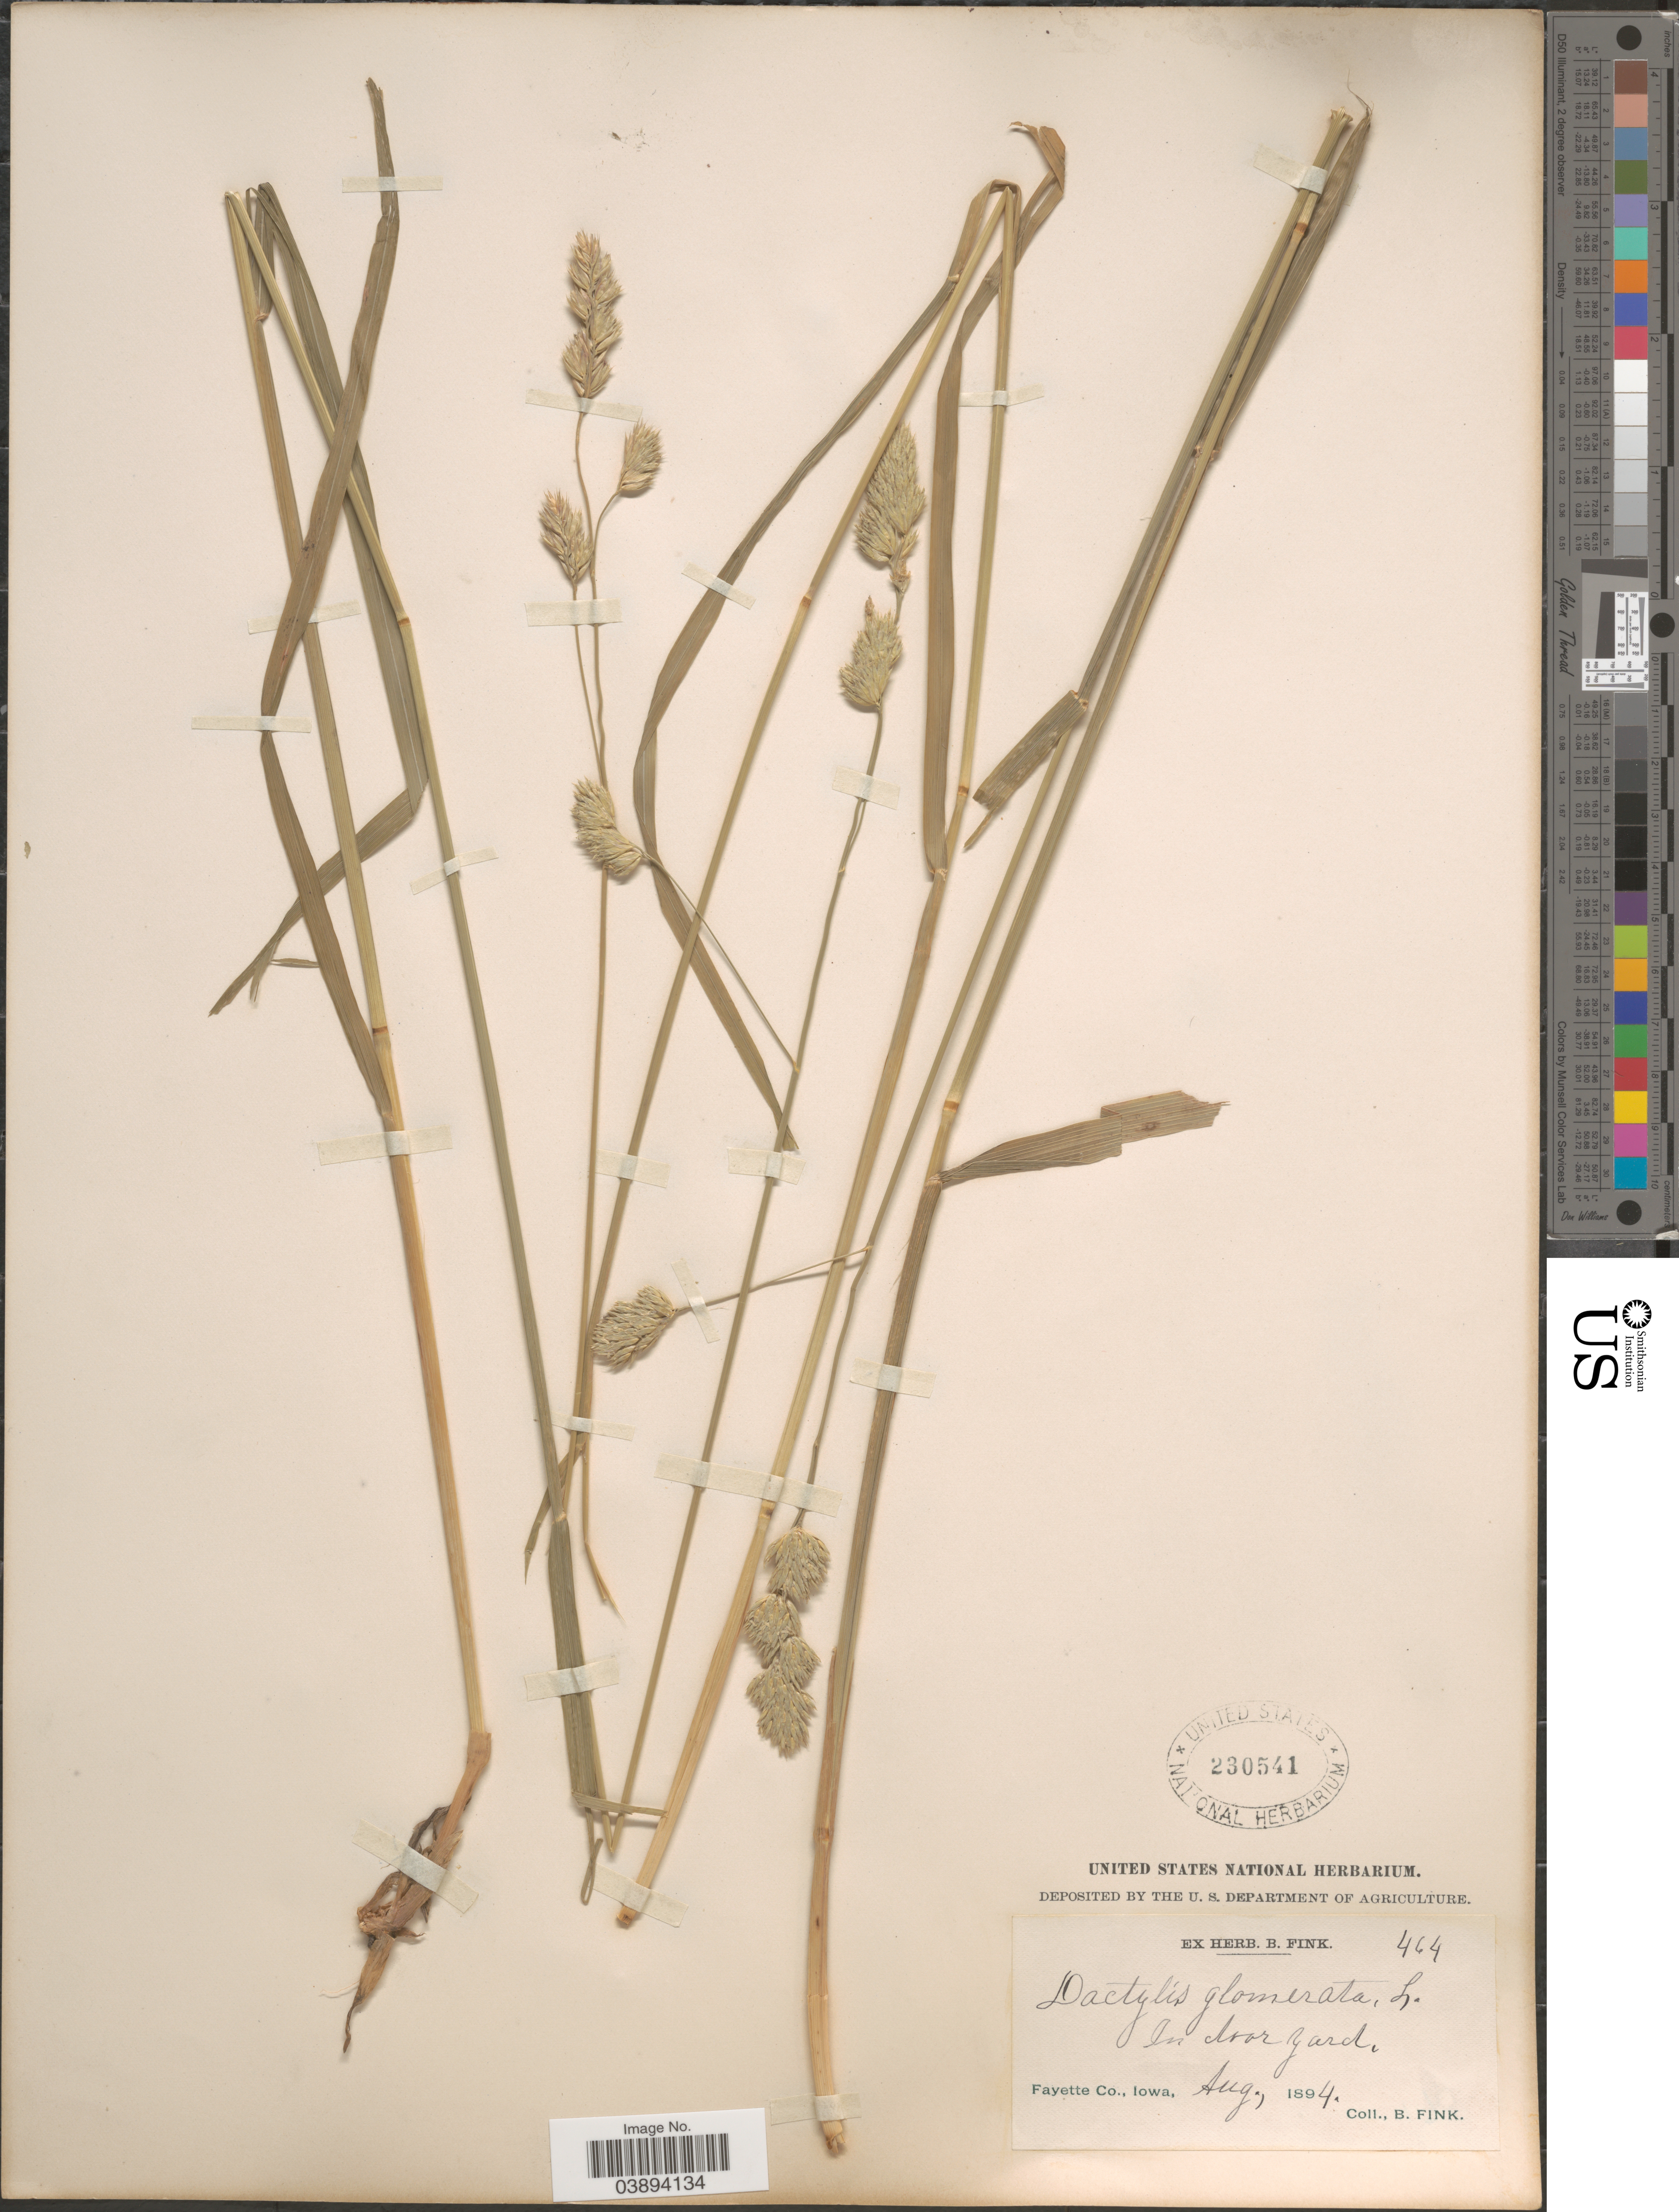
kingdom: Plantae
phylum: Tracheophyta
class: Liliopsida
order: Poales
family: Poaceae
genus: Dactylis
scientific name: Dactylis glomerata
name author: L.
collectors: B. Fink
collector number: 464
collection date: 1894-08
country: United States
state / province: Iowa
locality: In dooryard. Fayette Co.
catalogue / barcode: US 230541